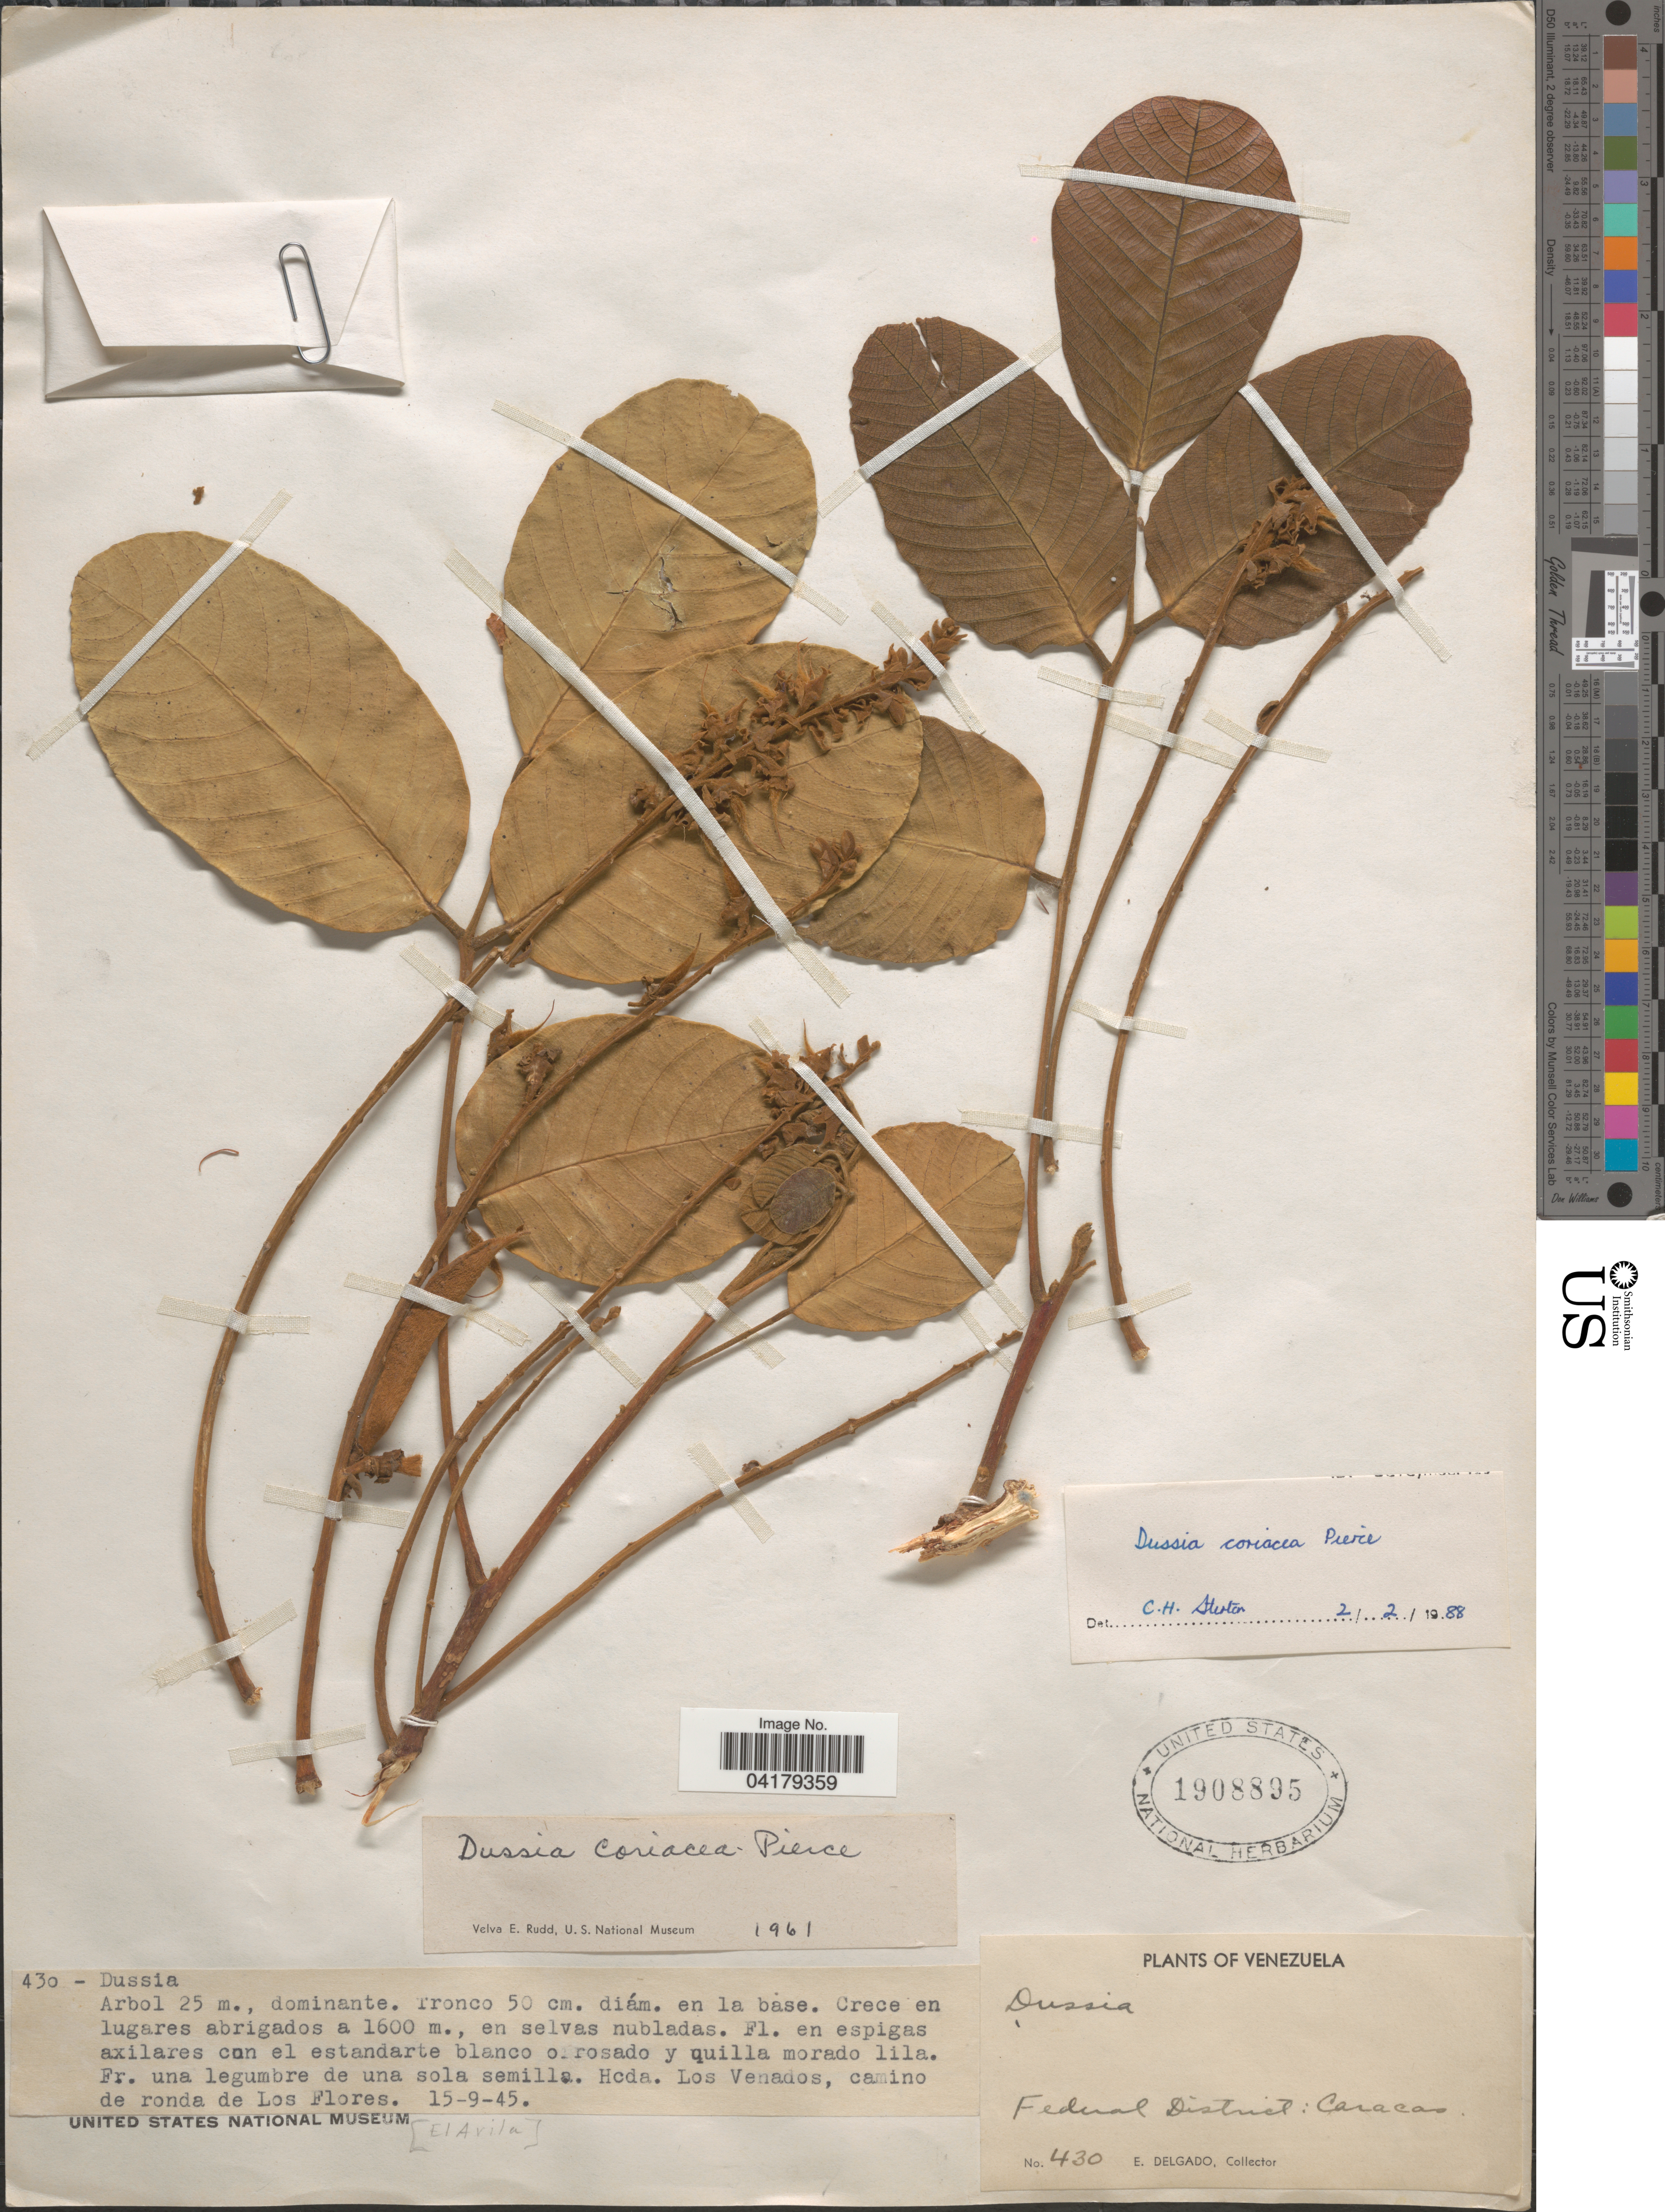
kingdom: Plantae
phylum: Tracheophyta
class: Magnoliopsida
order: Fabales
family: Fabaceae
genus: Dussia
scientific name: Dussia coriacea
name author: Pierce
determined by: Stirton, Charles H.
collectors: E. Delgado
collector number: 430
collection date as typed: Transcribed d/m/y: 15/9/45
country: Venezuela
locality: Hcda. Los Venados, camino de ronda de Los Flores. Federal District: Caracas.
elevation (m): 1600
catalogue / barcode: US 1908895